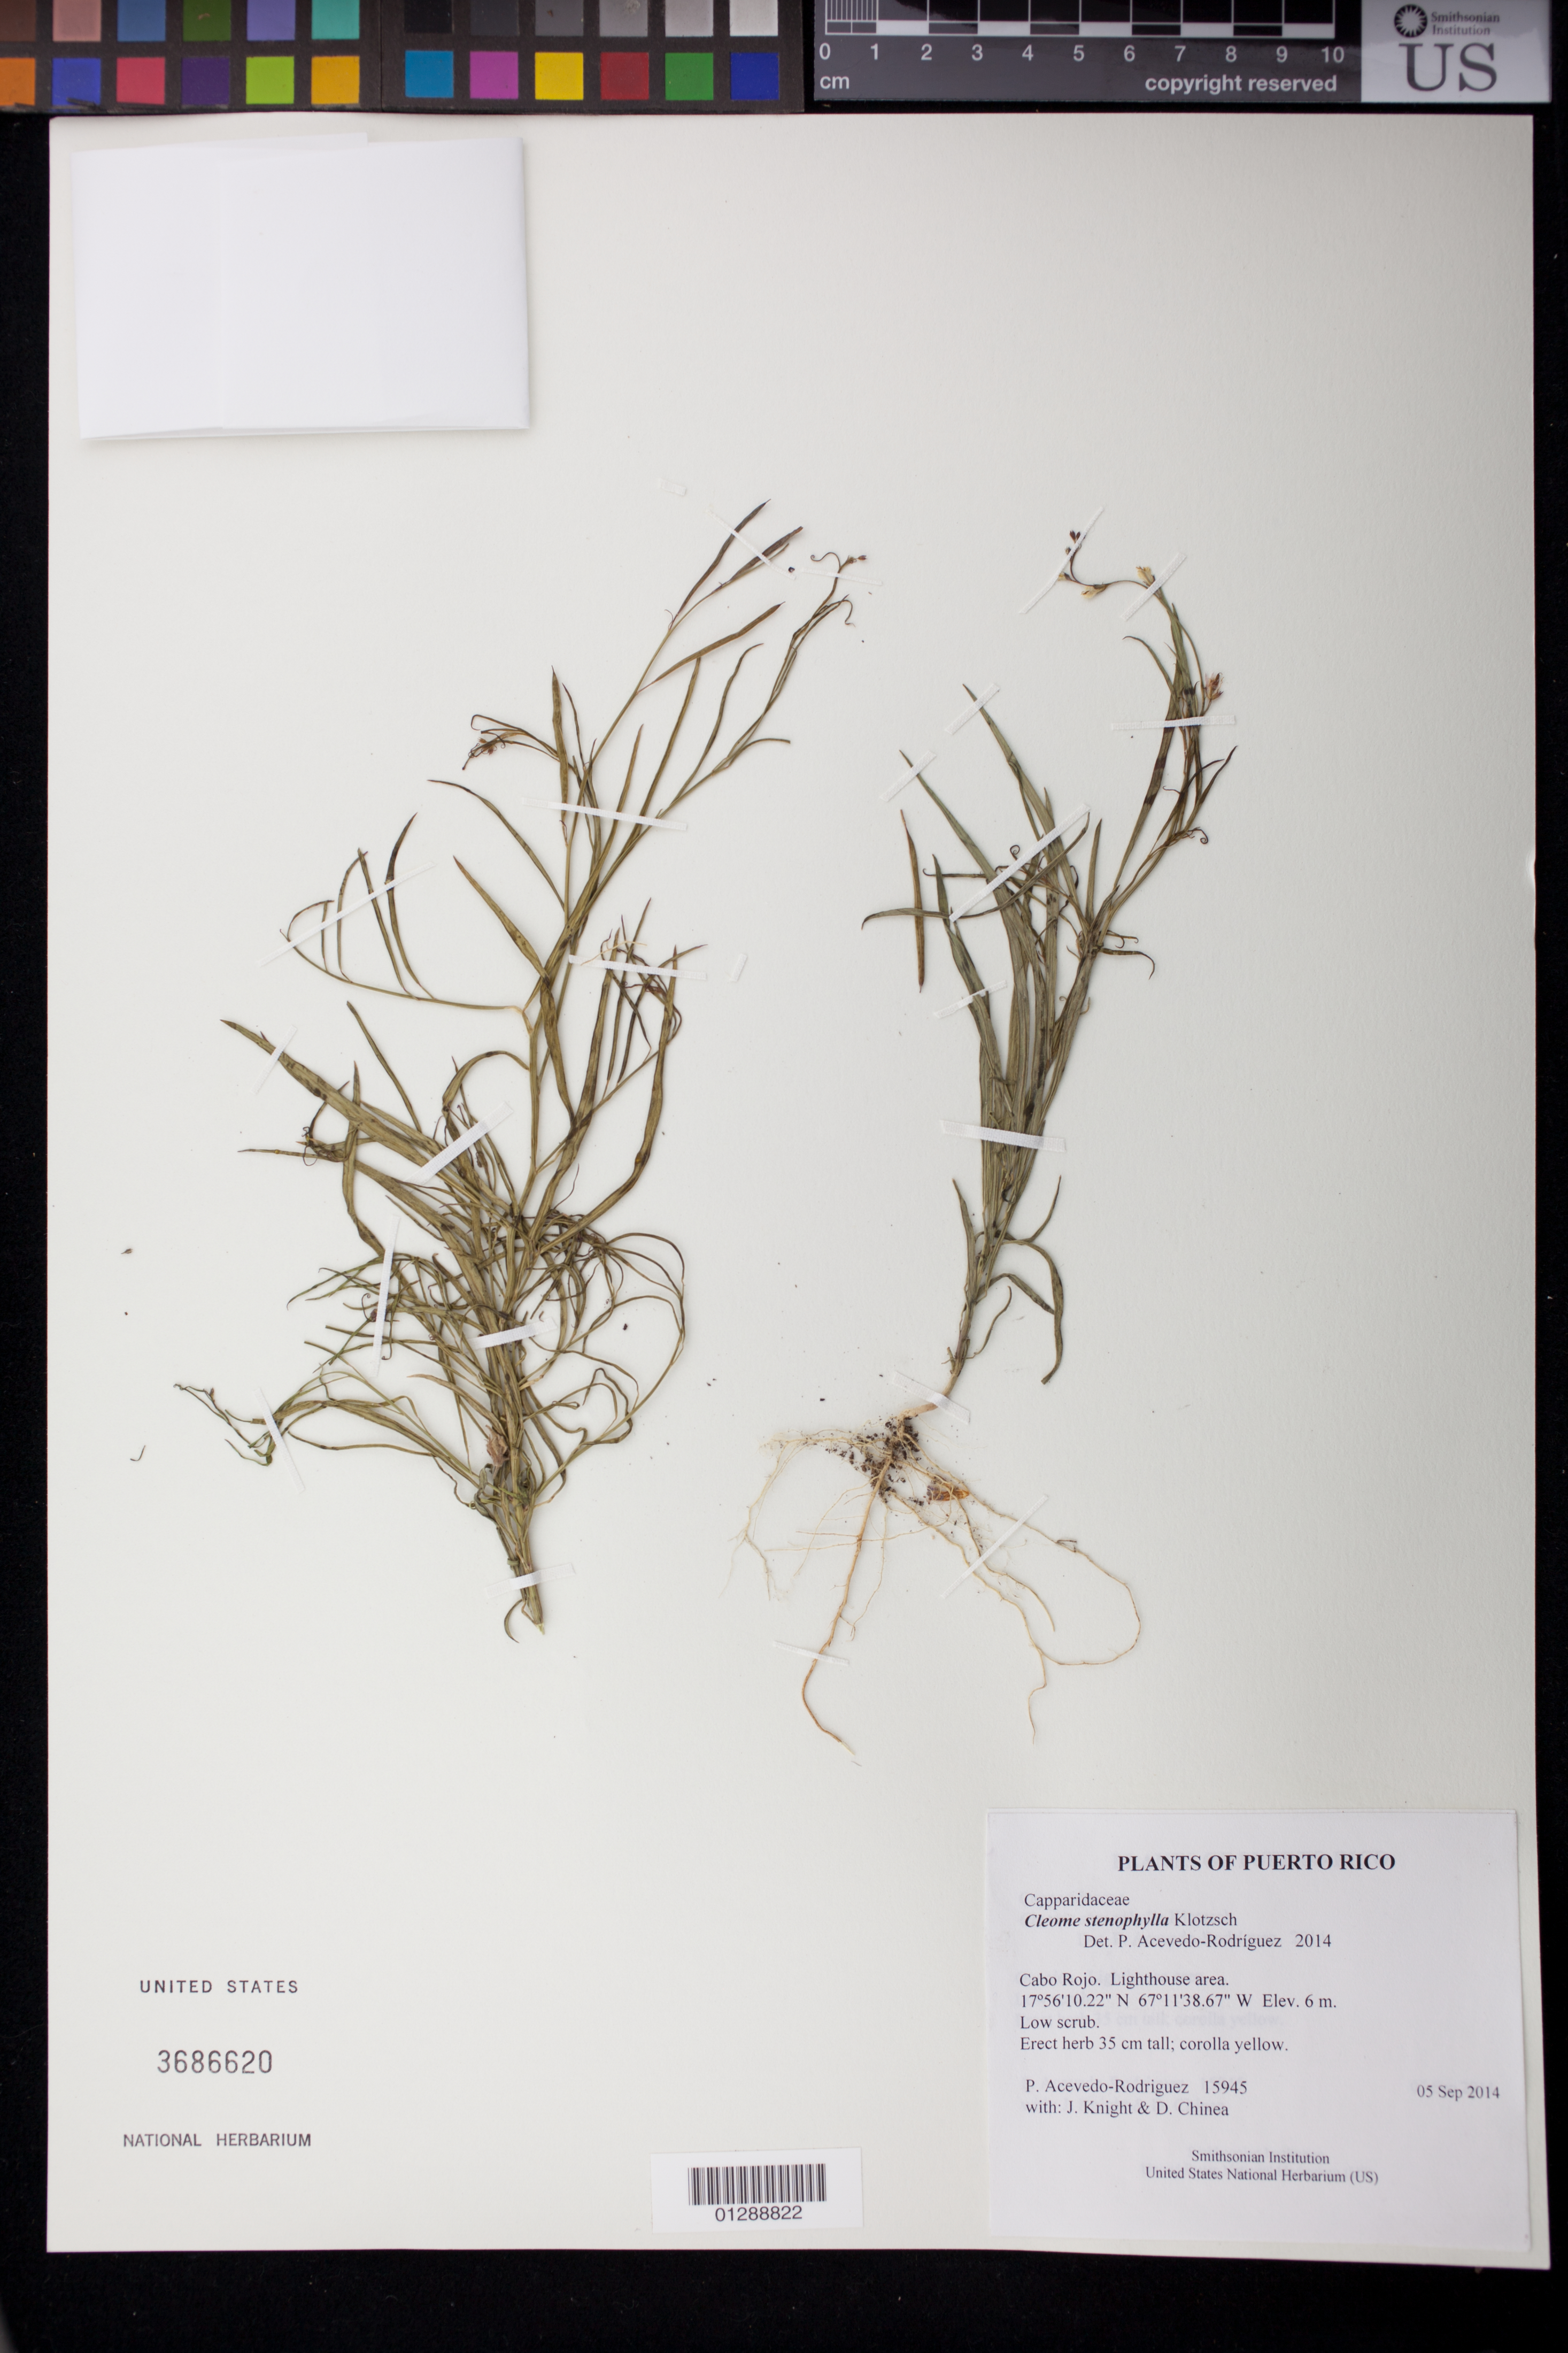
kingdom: Plantae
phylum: Tracheophyta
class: Magnoliopsida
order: Brassicales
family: Cleomaceae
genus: Physostemon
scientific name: Physostemon stenophyllus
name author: (Klotzsch ex Urb.) Iltis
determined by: Strong, M. T., (US), Smithsonian Institution - National Museum of Natural History (UNITED STATES)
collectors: P. Acevedo-Rodr., J. Knight & D. Chinea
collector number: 15945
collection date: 2014-09-05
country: Puerto Rico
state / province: Cabo Rojo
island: Puerto Rico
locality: Lighthouse area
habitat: Low scrub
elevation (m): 6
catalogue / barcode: US 3686620